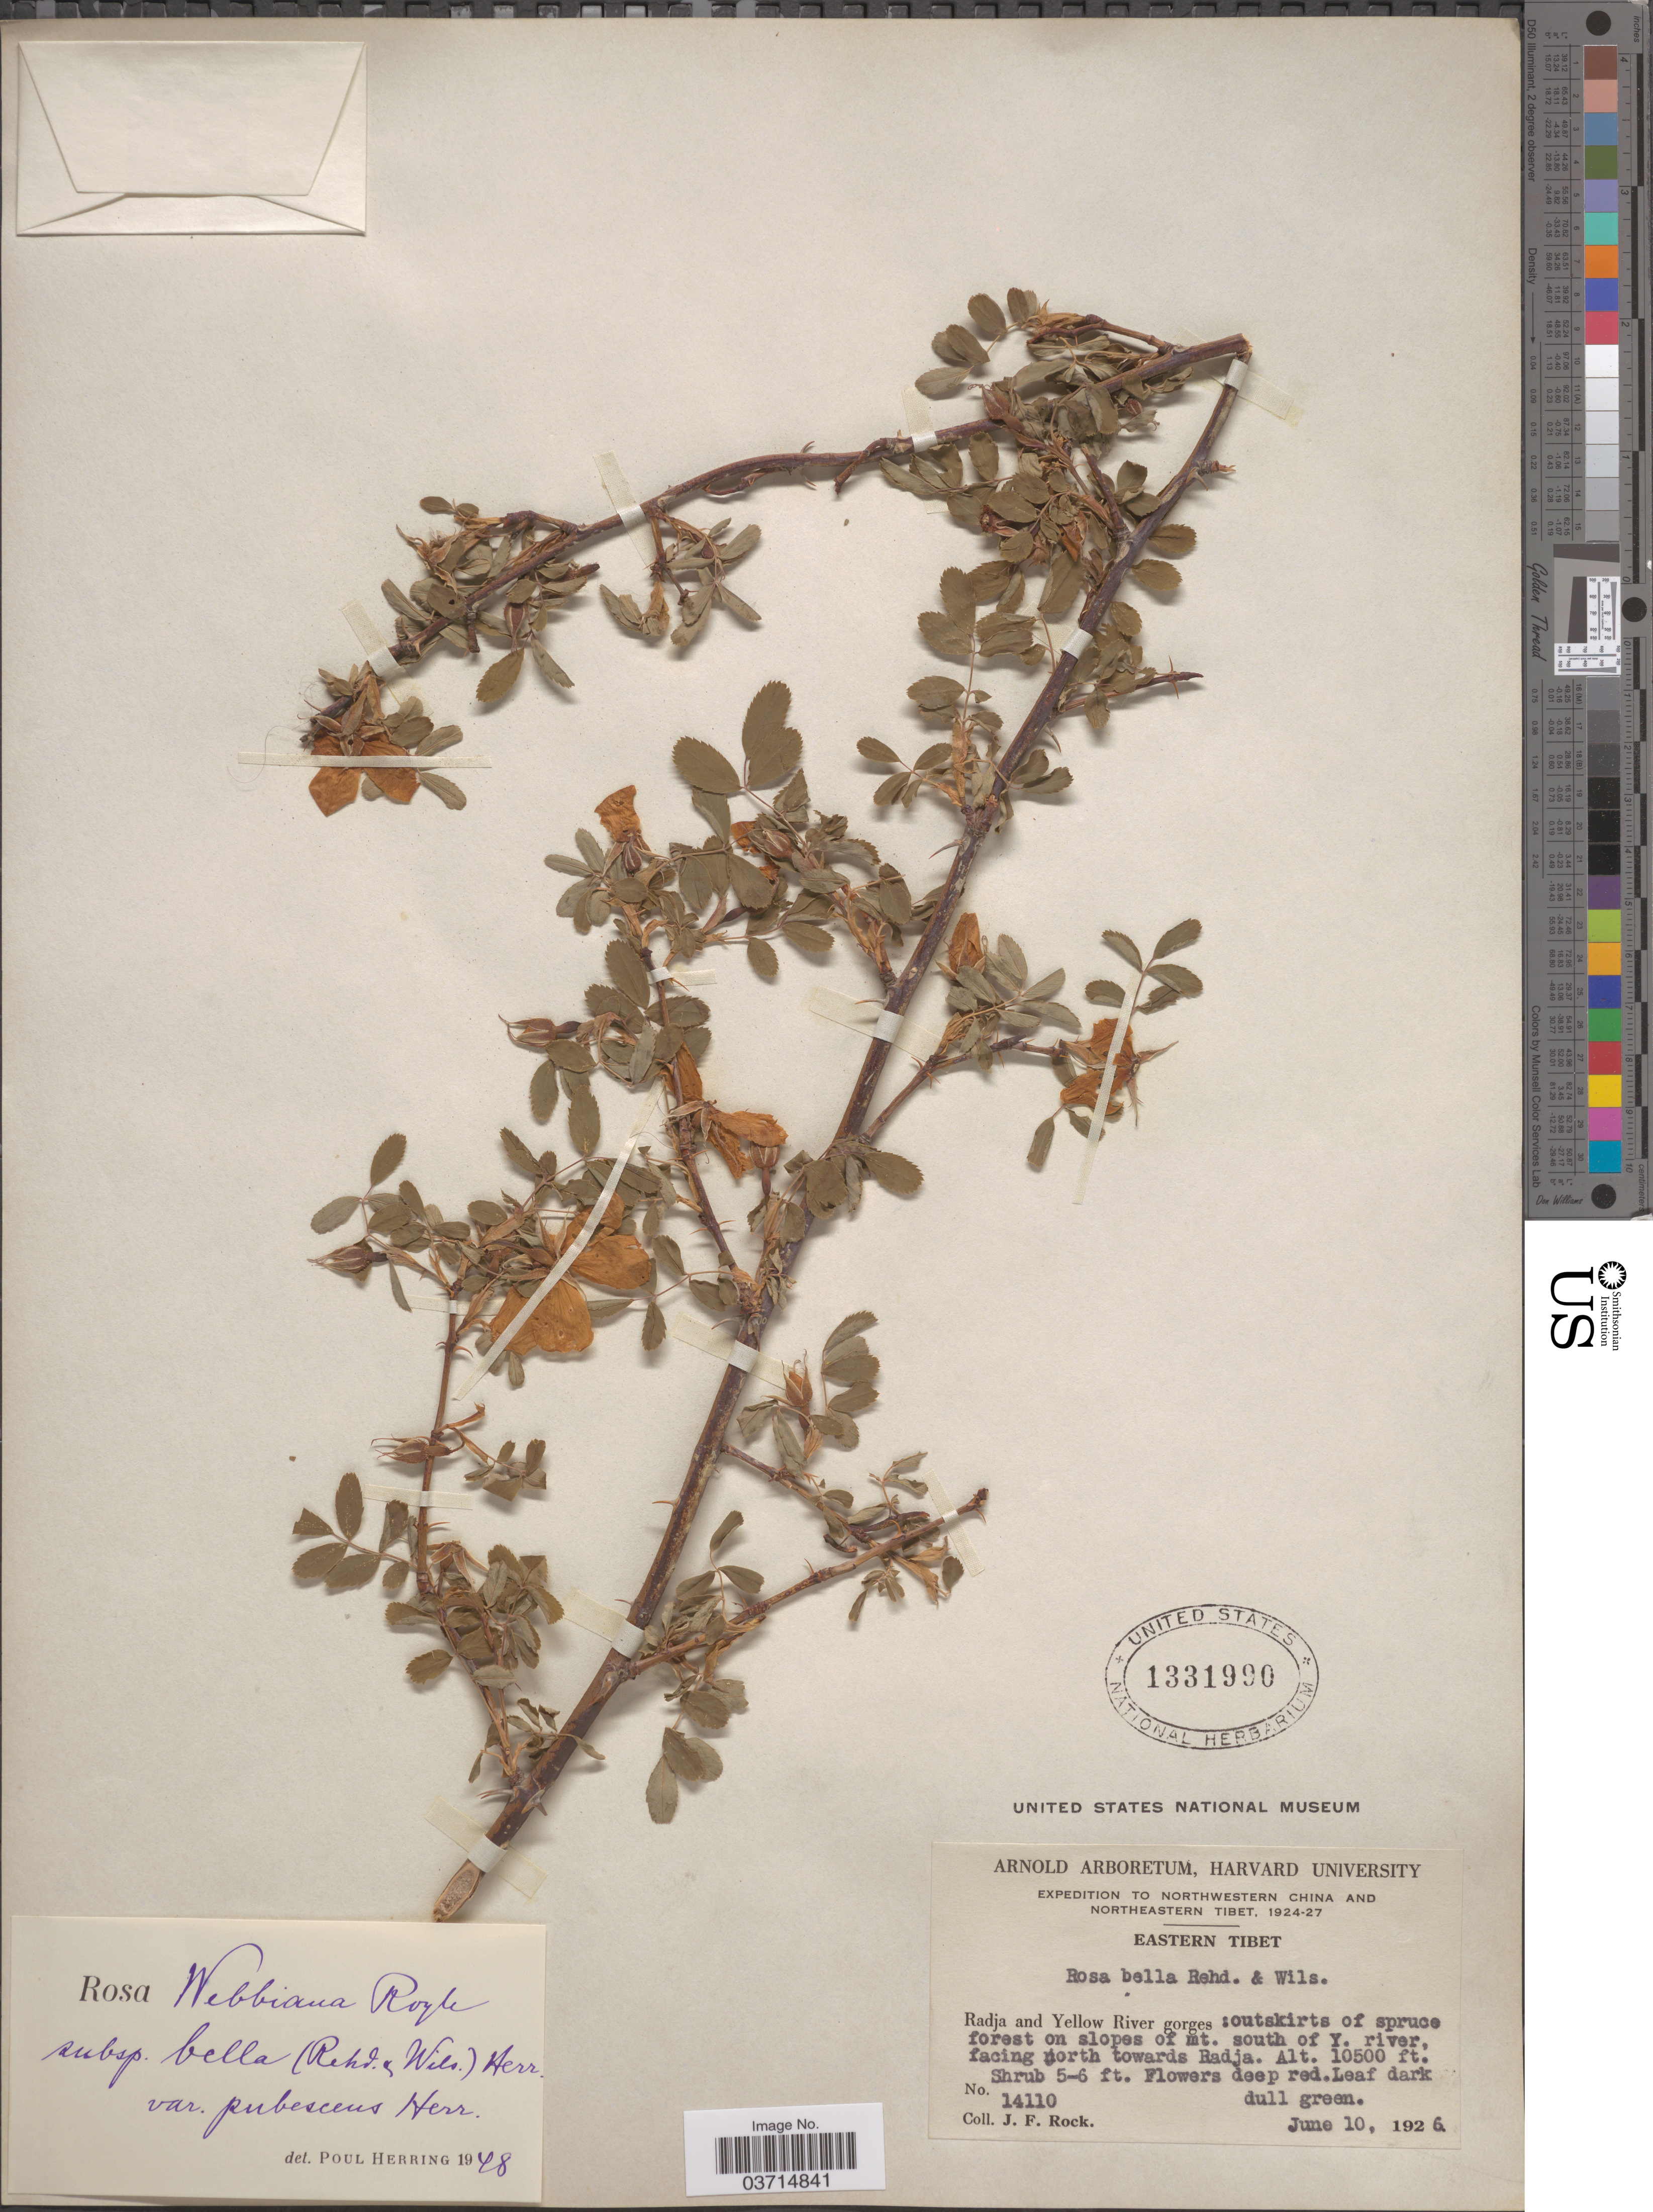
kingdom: Plantae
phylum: Tracheophyta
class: Magnoliopsida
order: Rosales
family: Rosaceae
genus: Rosa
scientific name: Rosa bella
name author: Rehder & E.H. Wilson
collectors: J. Rock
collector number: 14110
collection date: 1926-06-10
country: China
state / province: Xizang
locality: Northeastern Tibet. Eastern Tibet. Radja and Yellow River gorges: outskirts of spruce forest on slopes mt. south of Y. river, facing north towards Radja.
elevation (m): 3200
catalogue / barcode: US 1331990